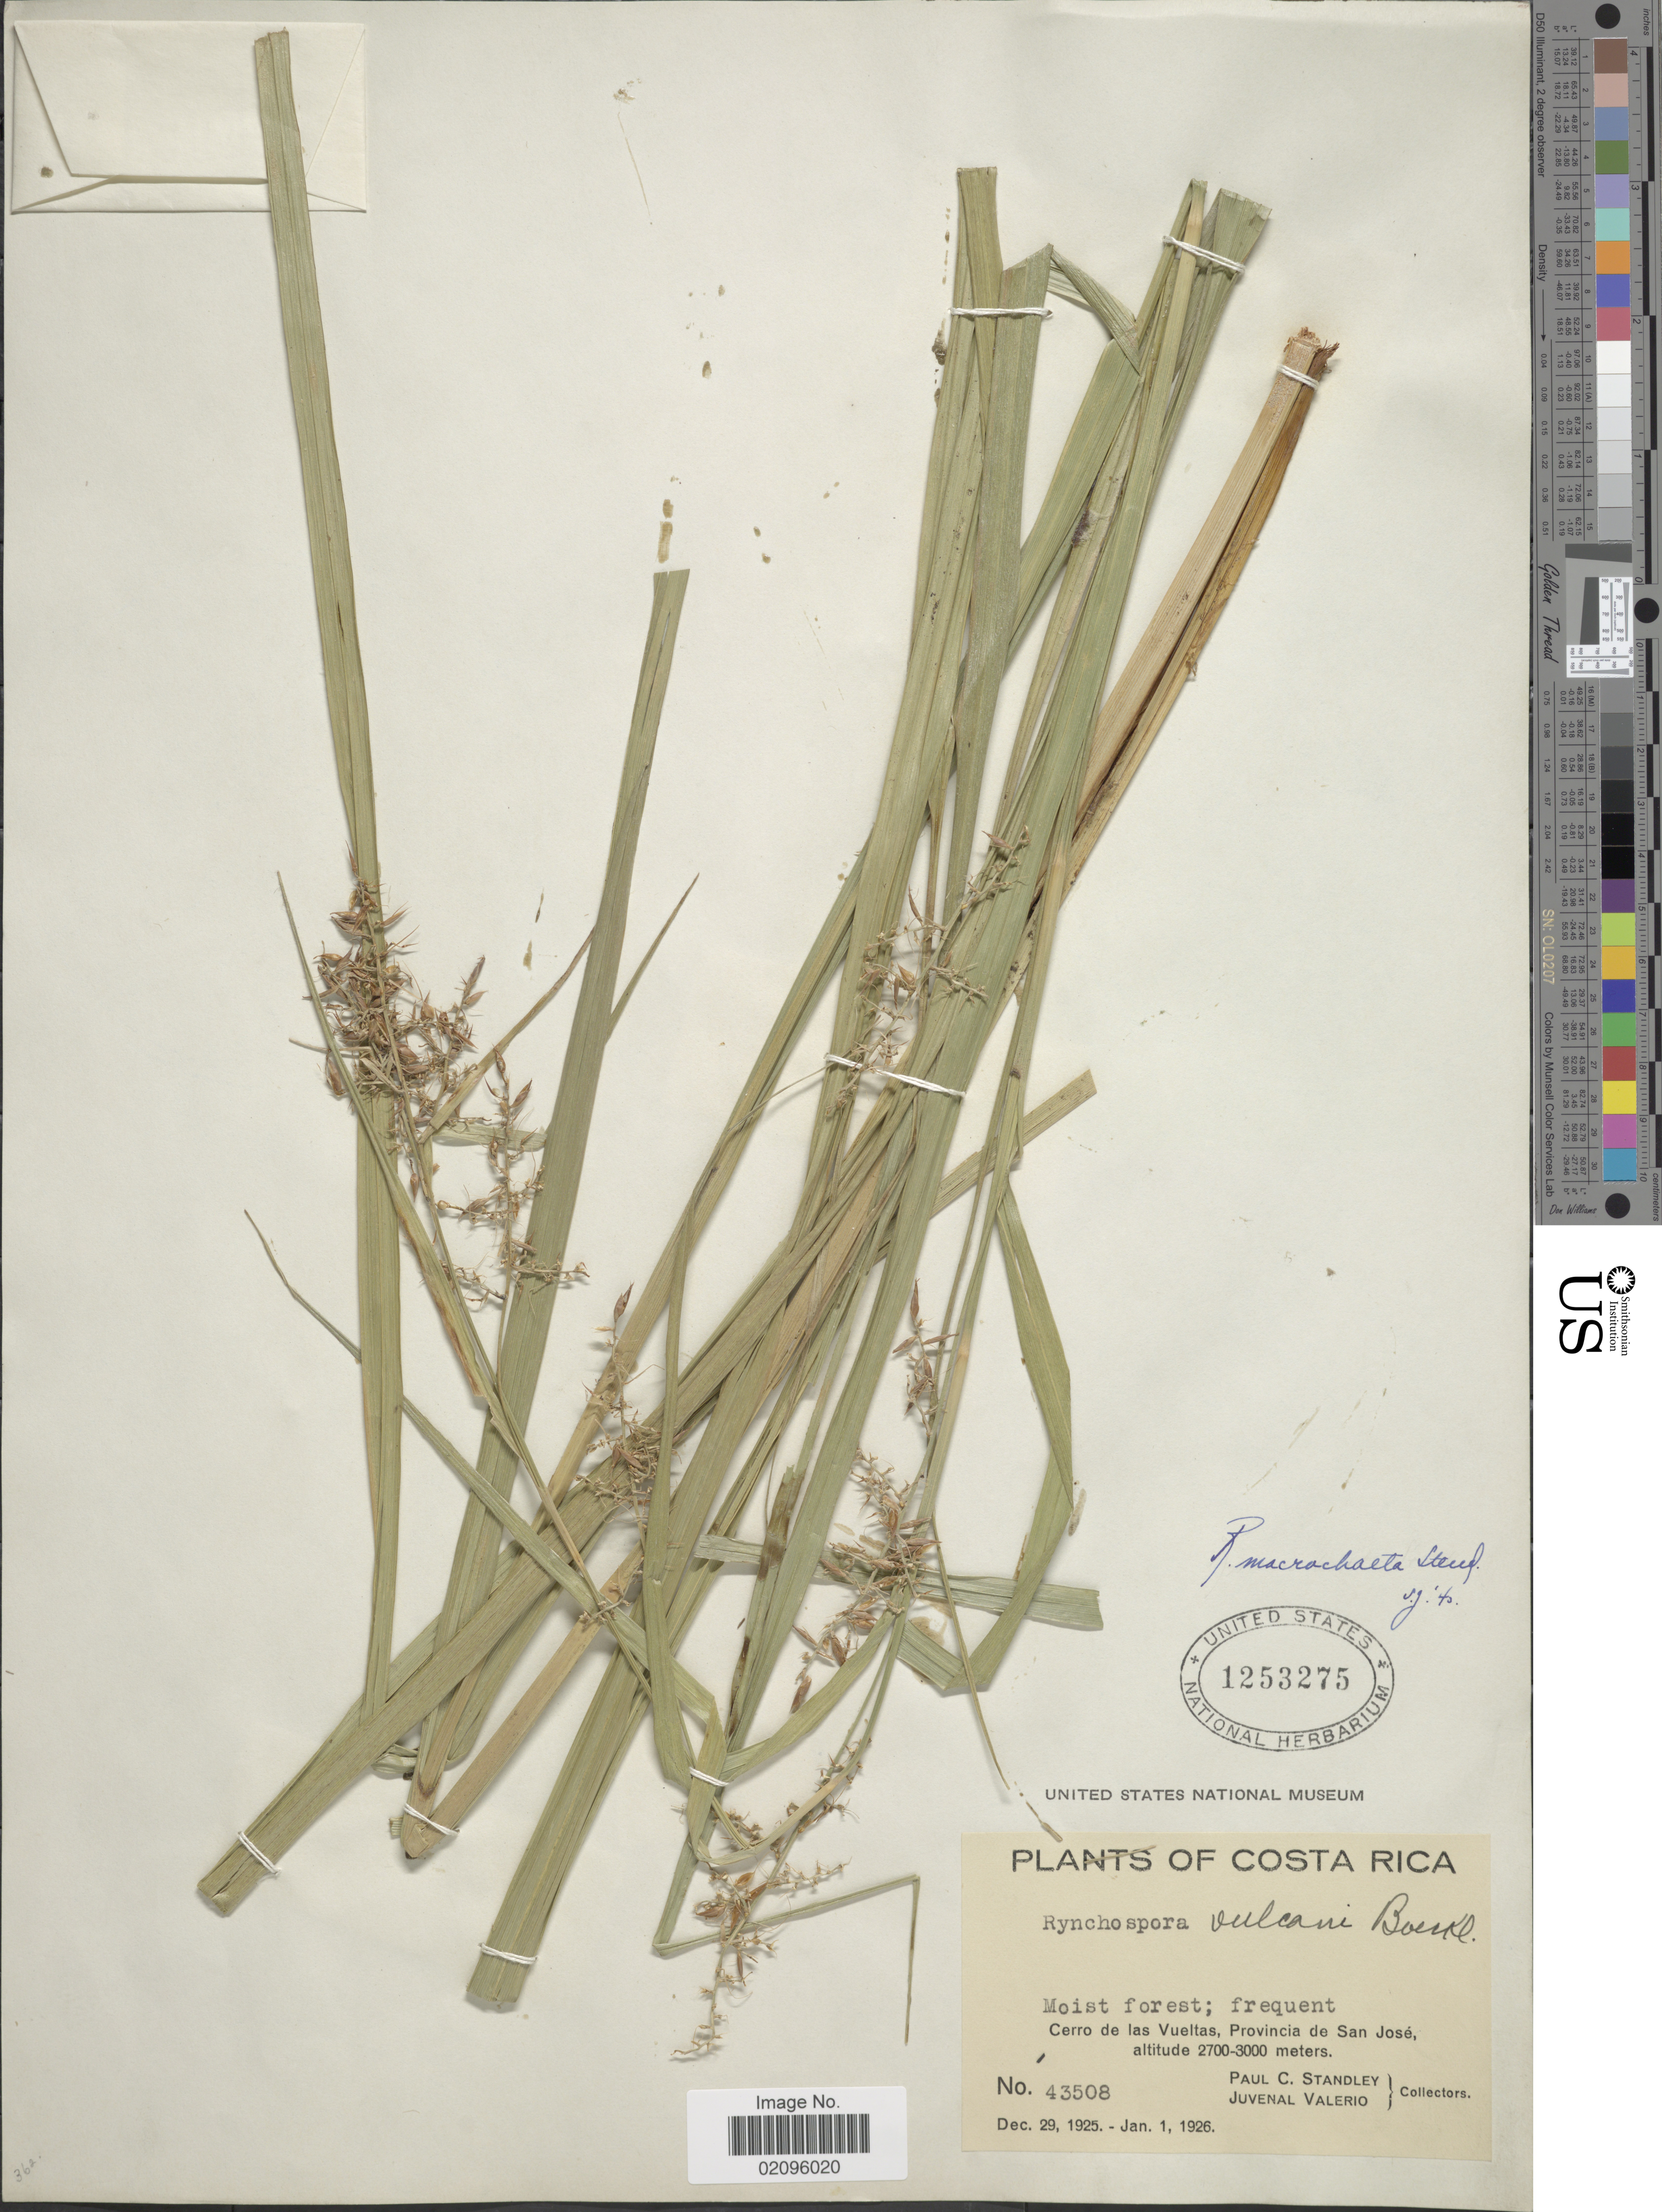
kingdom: Plantae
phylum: Tracheophyta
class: Liliopsida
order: Poales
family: Cyperaceae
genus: Rhynchospora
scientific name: Rhynchospora macrochaeta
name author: Steud. ex Boeckeler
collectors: P. C. Standley & J. Valerio R.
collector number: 43508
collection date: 1925-12-29/1926-01-01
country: Costa Rica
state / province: San José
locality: Moist forest, Cerro de las Vueltas.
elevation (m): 2700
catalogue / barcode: US 1253275